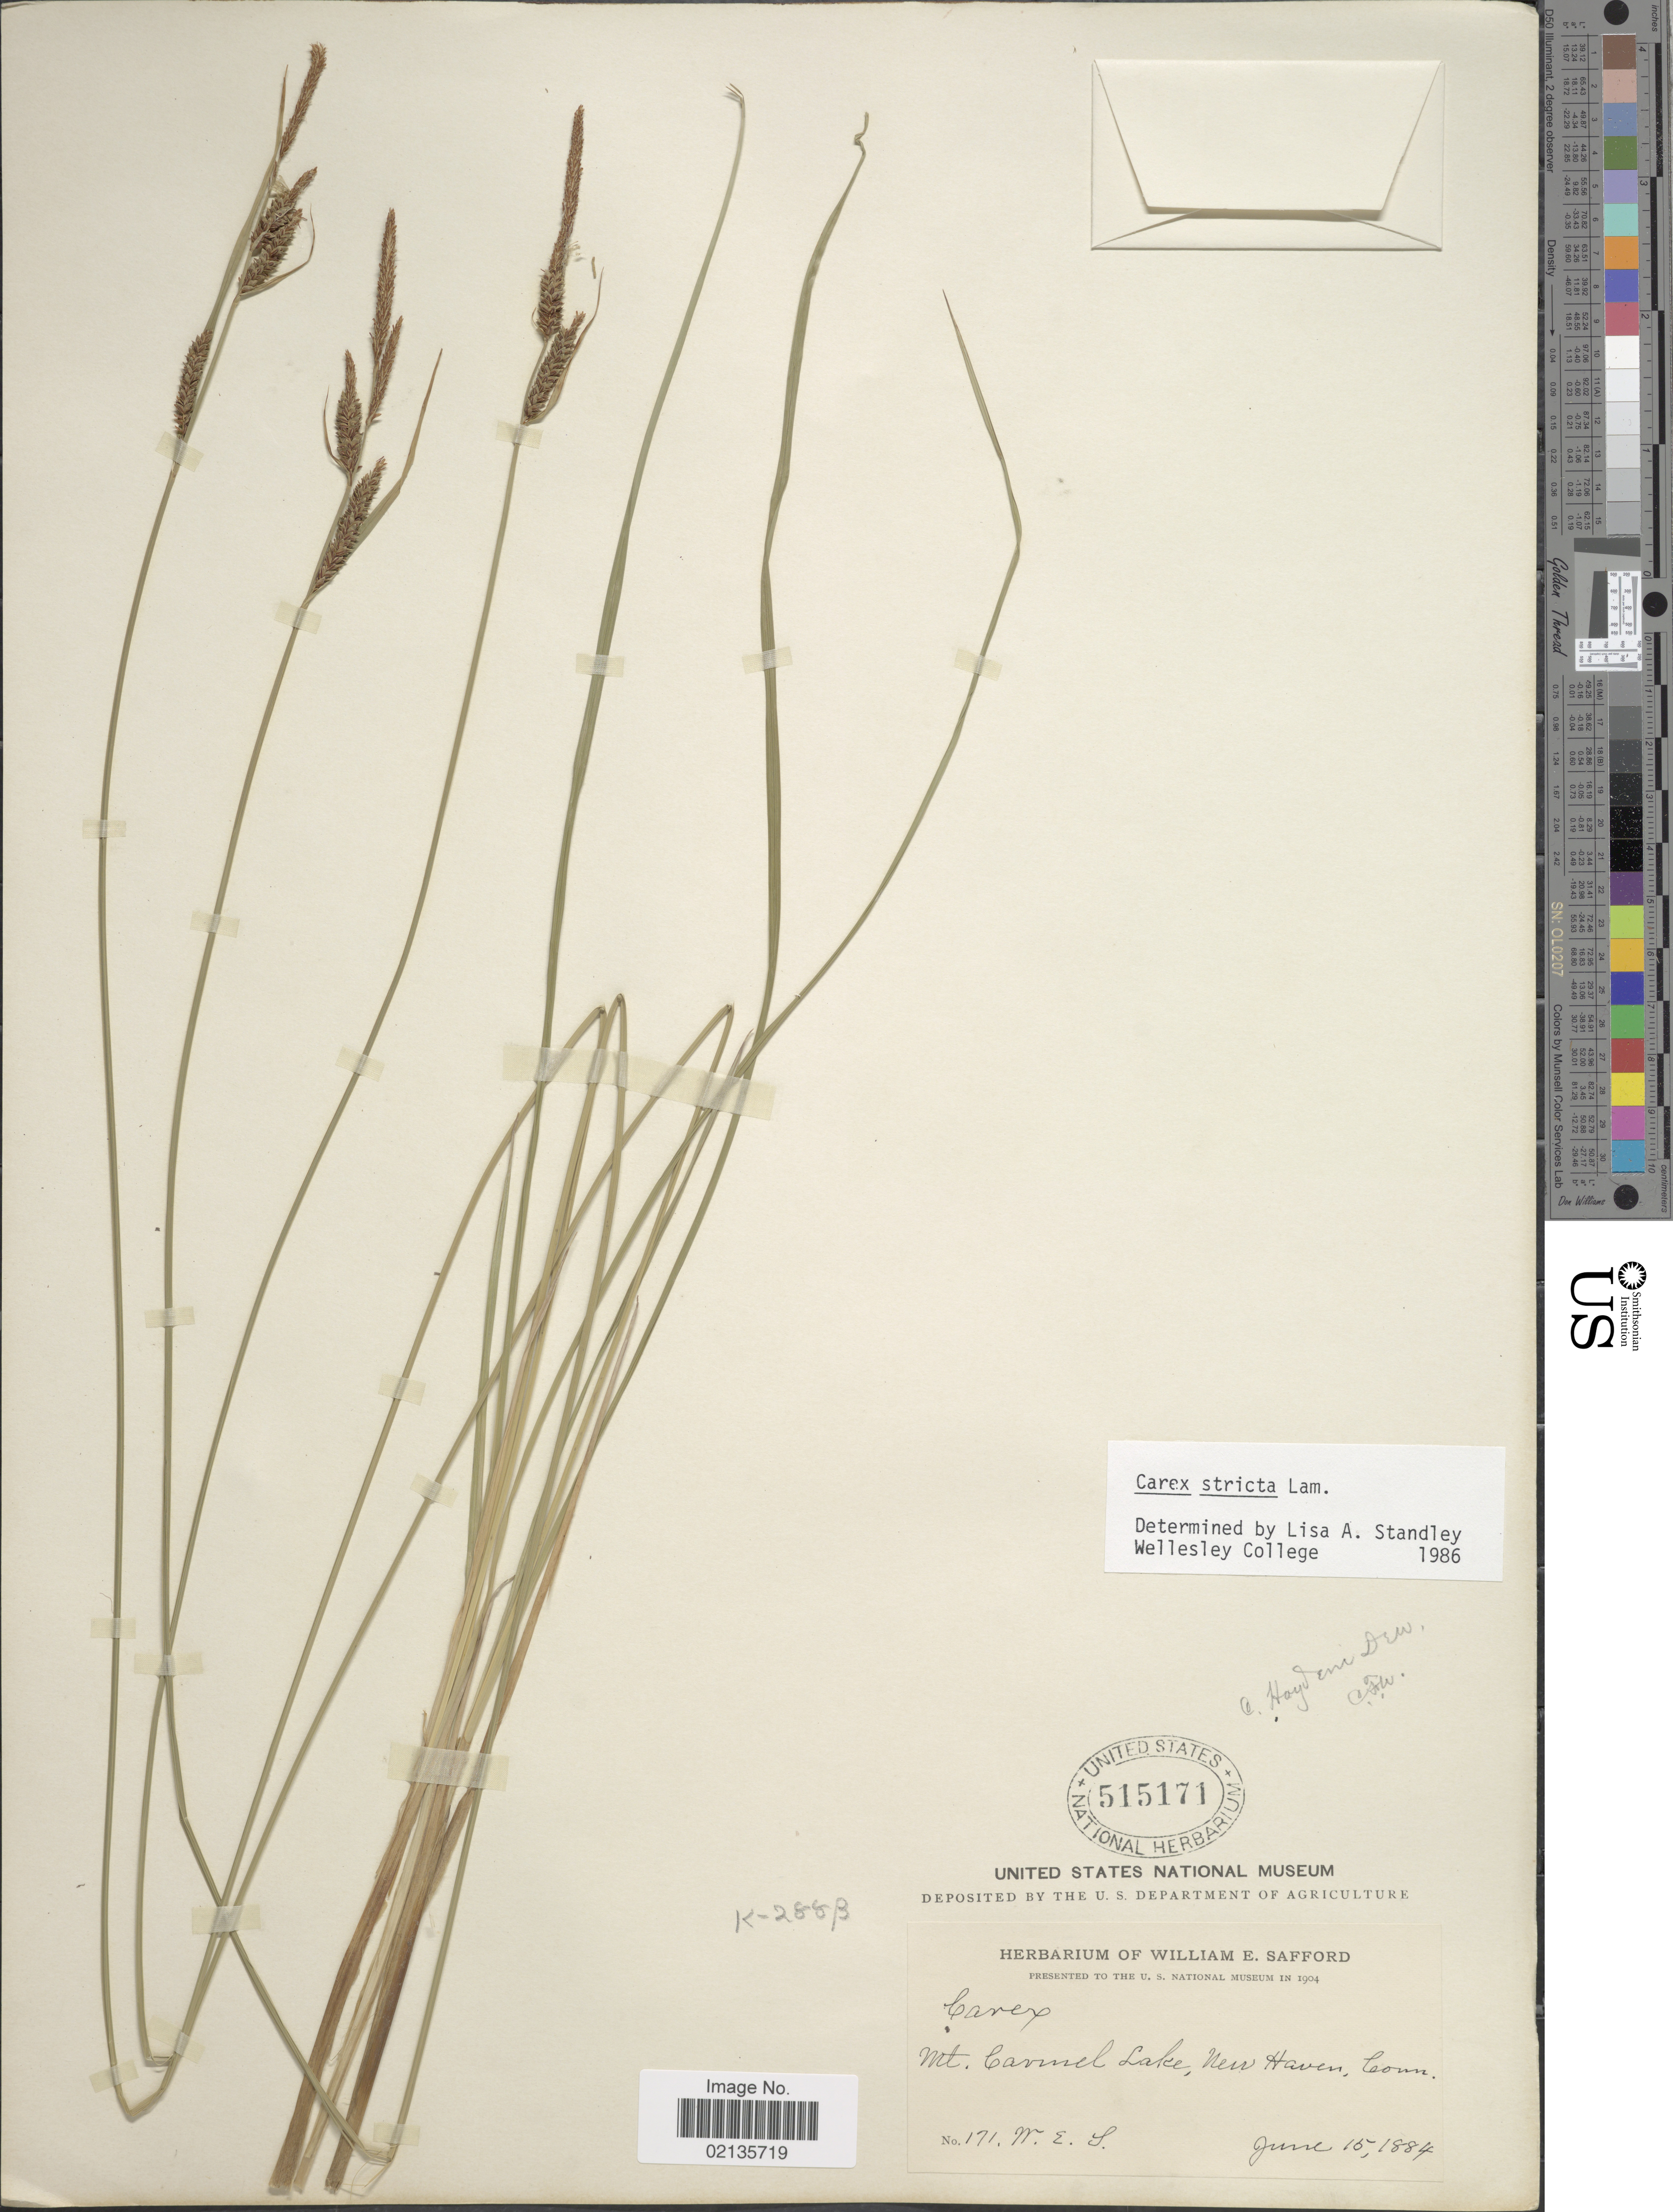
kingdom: Plantae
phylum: Tracheophyta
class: Liliopsida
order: Poales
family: Cyperaceae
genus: Carex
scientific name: Carex stricta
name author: Lam.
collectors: W. E. Safford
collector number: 171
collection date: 1884-06-15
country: United States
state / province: Connecticut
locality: Mt. Carmnel Lake, New Haven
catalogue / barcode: US 515171